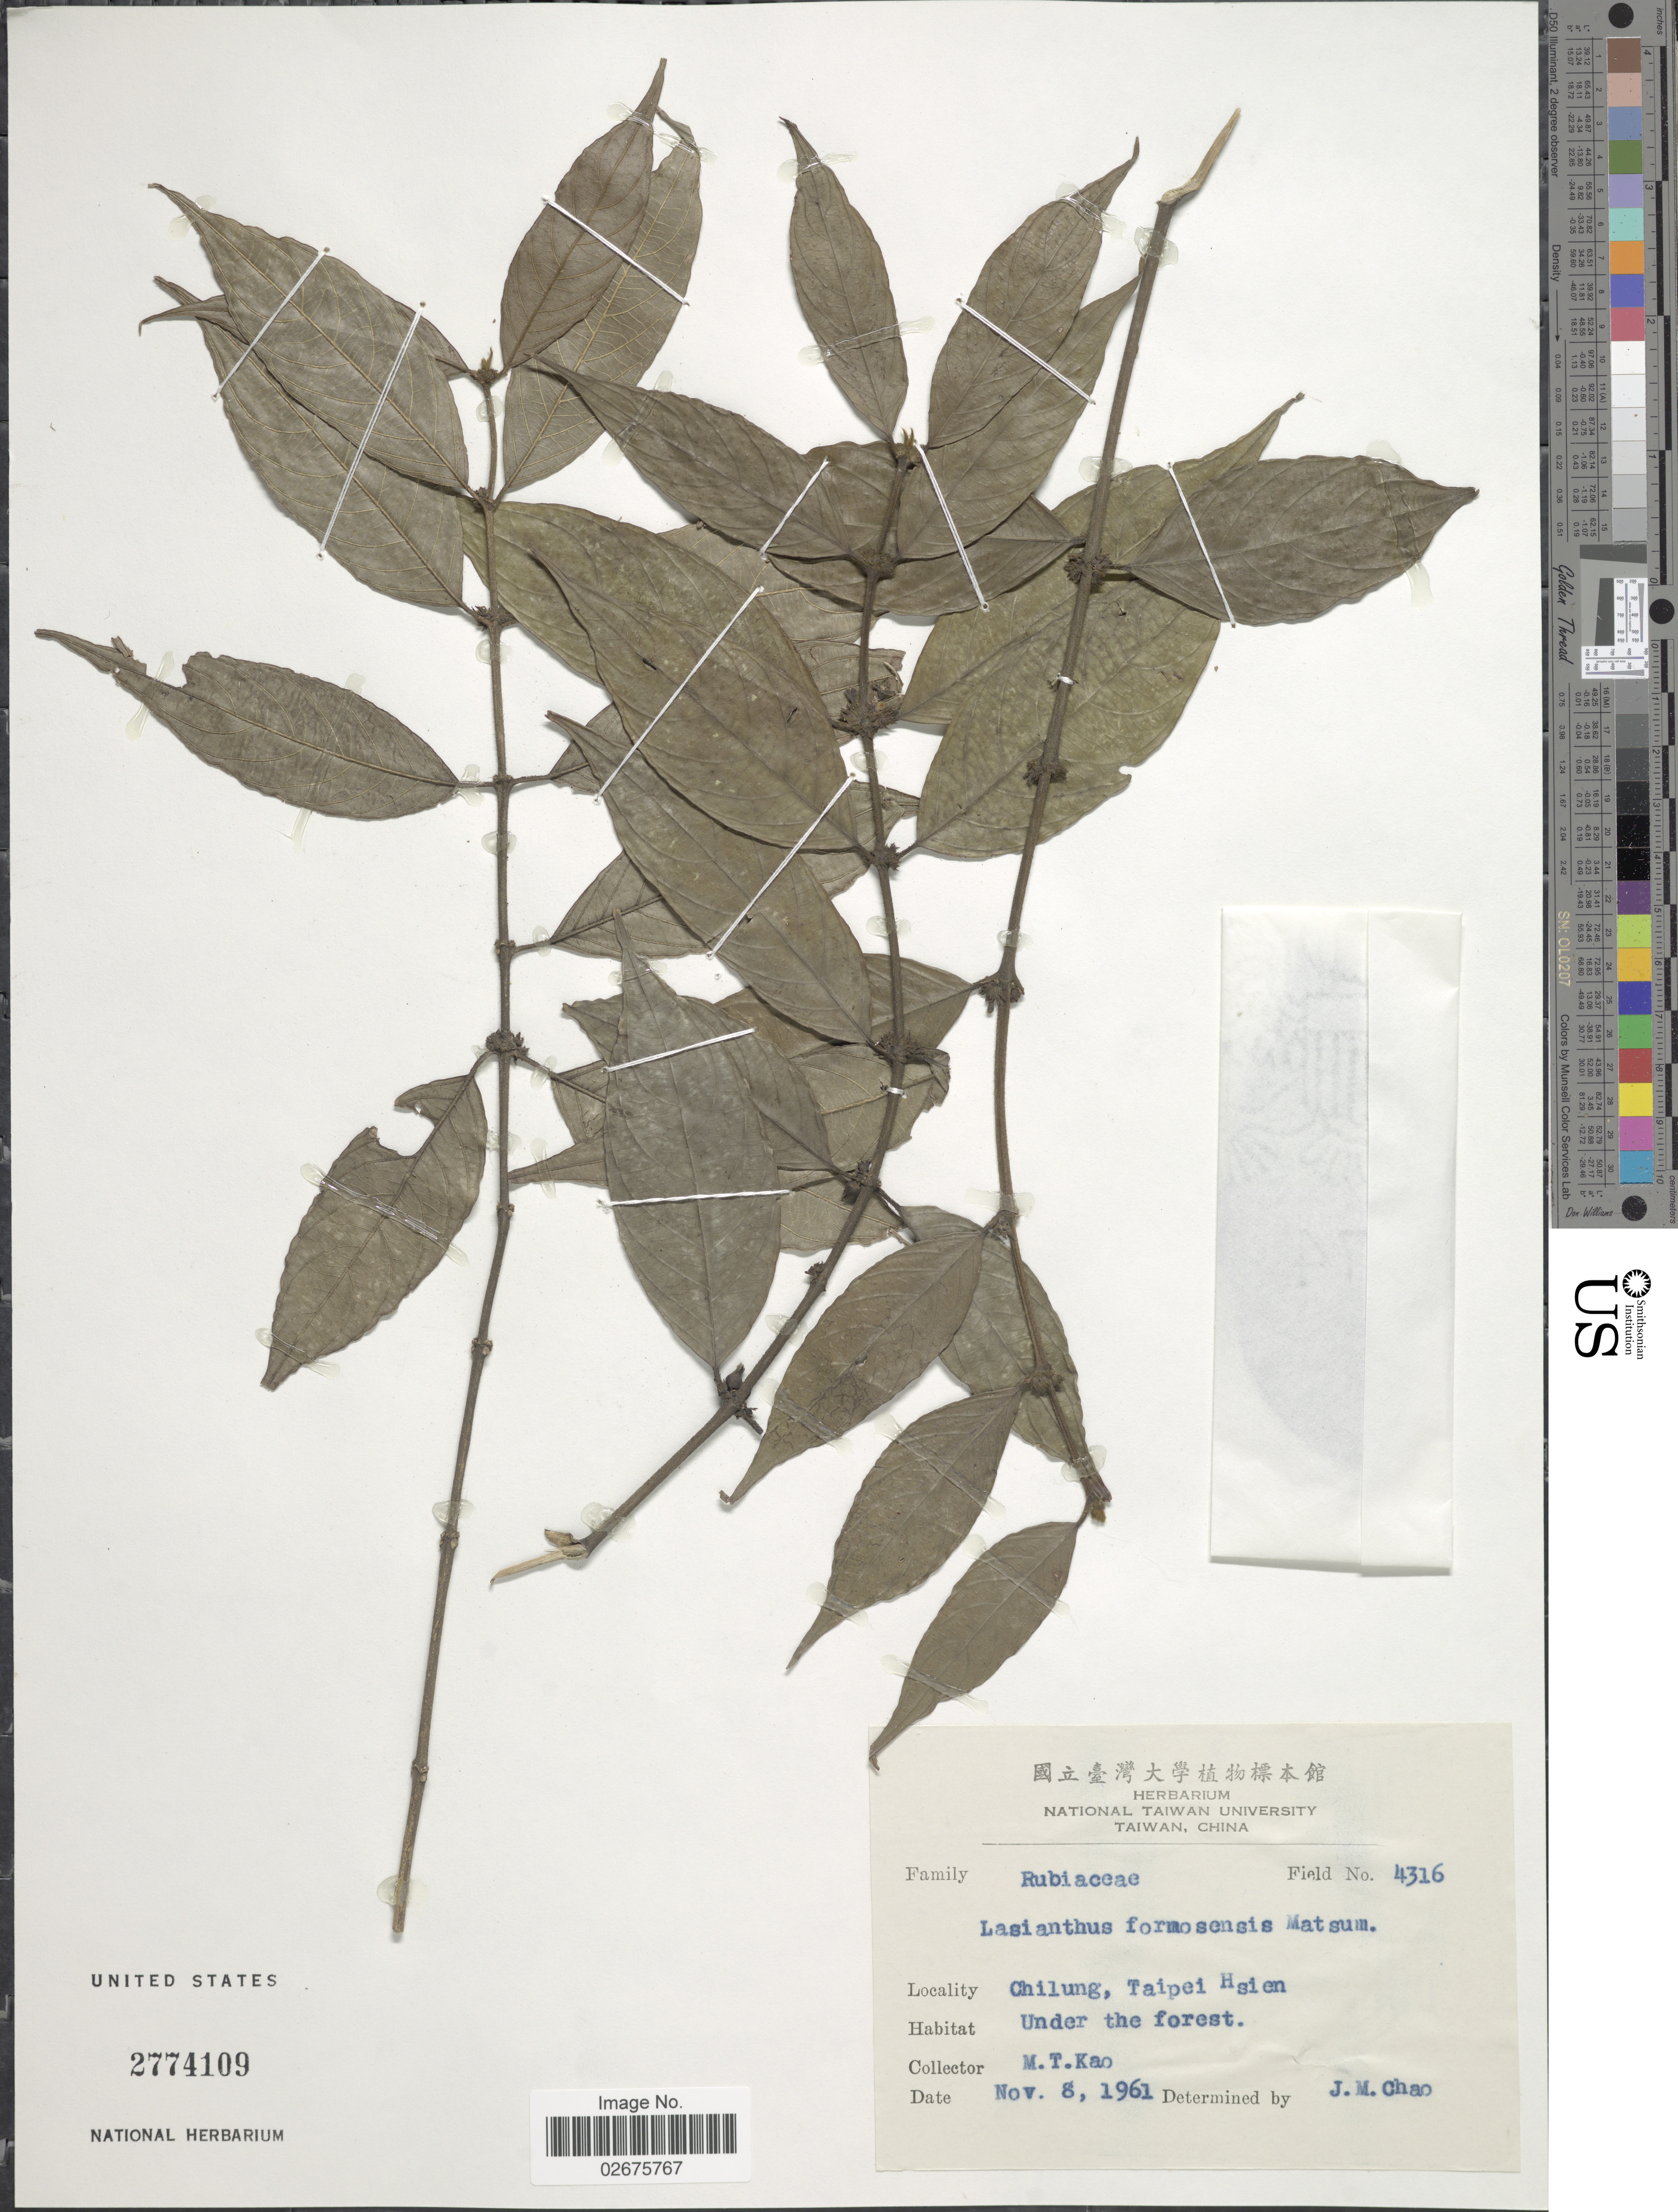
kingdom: Plantae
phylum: Tracheophyta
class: Magnoliopsida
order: Gentianales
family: Rubiaceae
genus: Lasianthus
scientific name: Lasianthus formosensis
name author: Matsum.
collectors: M. T. Kao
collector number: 4316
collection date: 1961-11-08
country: Taiwan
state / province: Taipei City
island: Taiwan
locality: Chilung, Taipei Hsien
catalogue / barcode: US 2774109